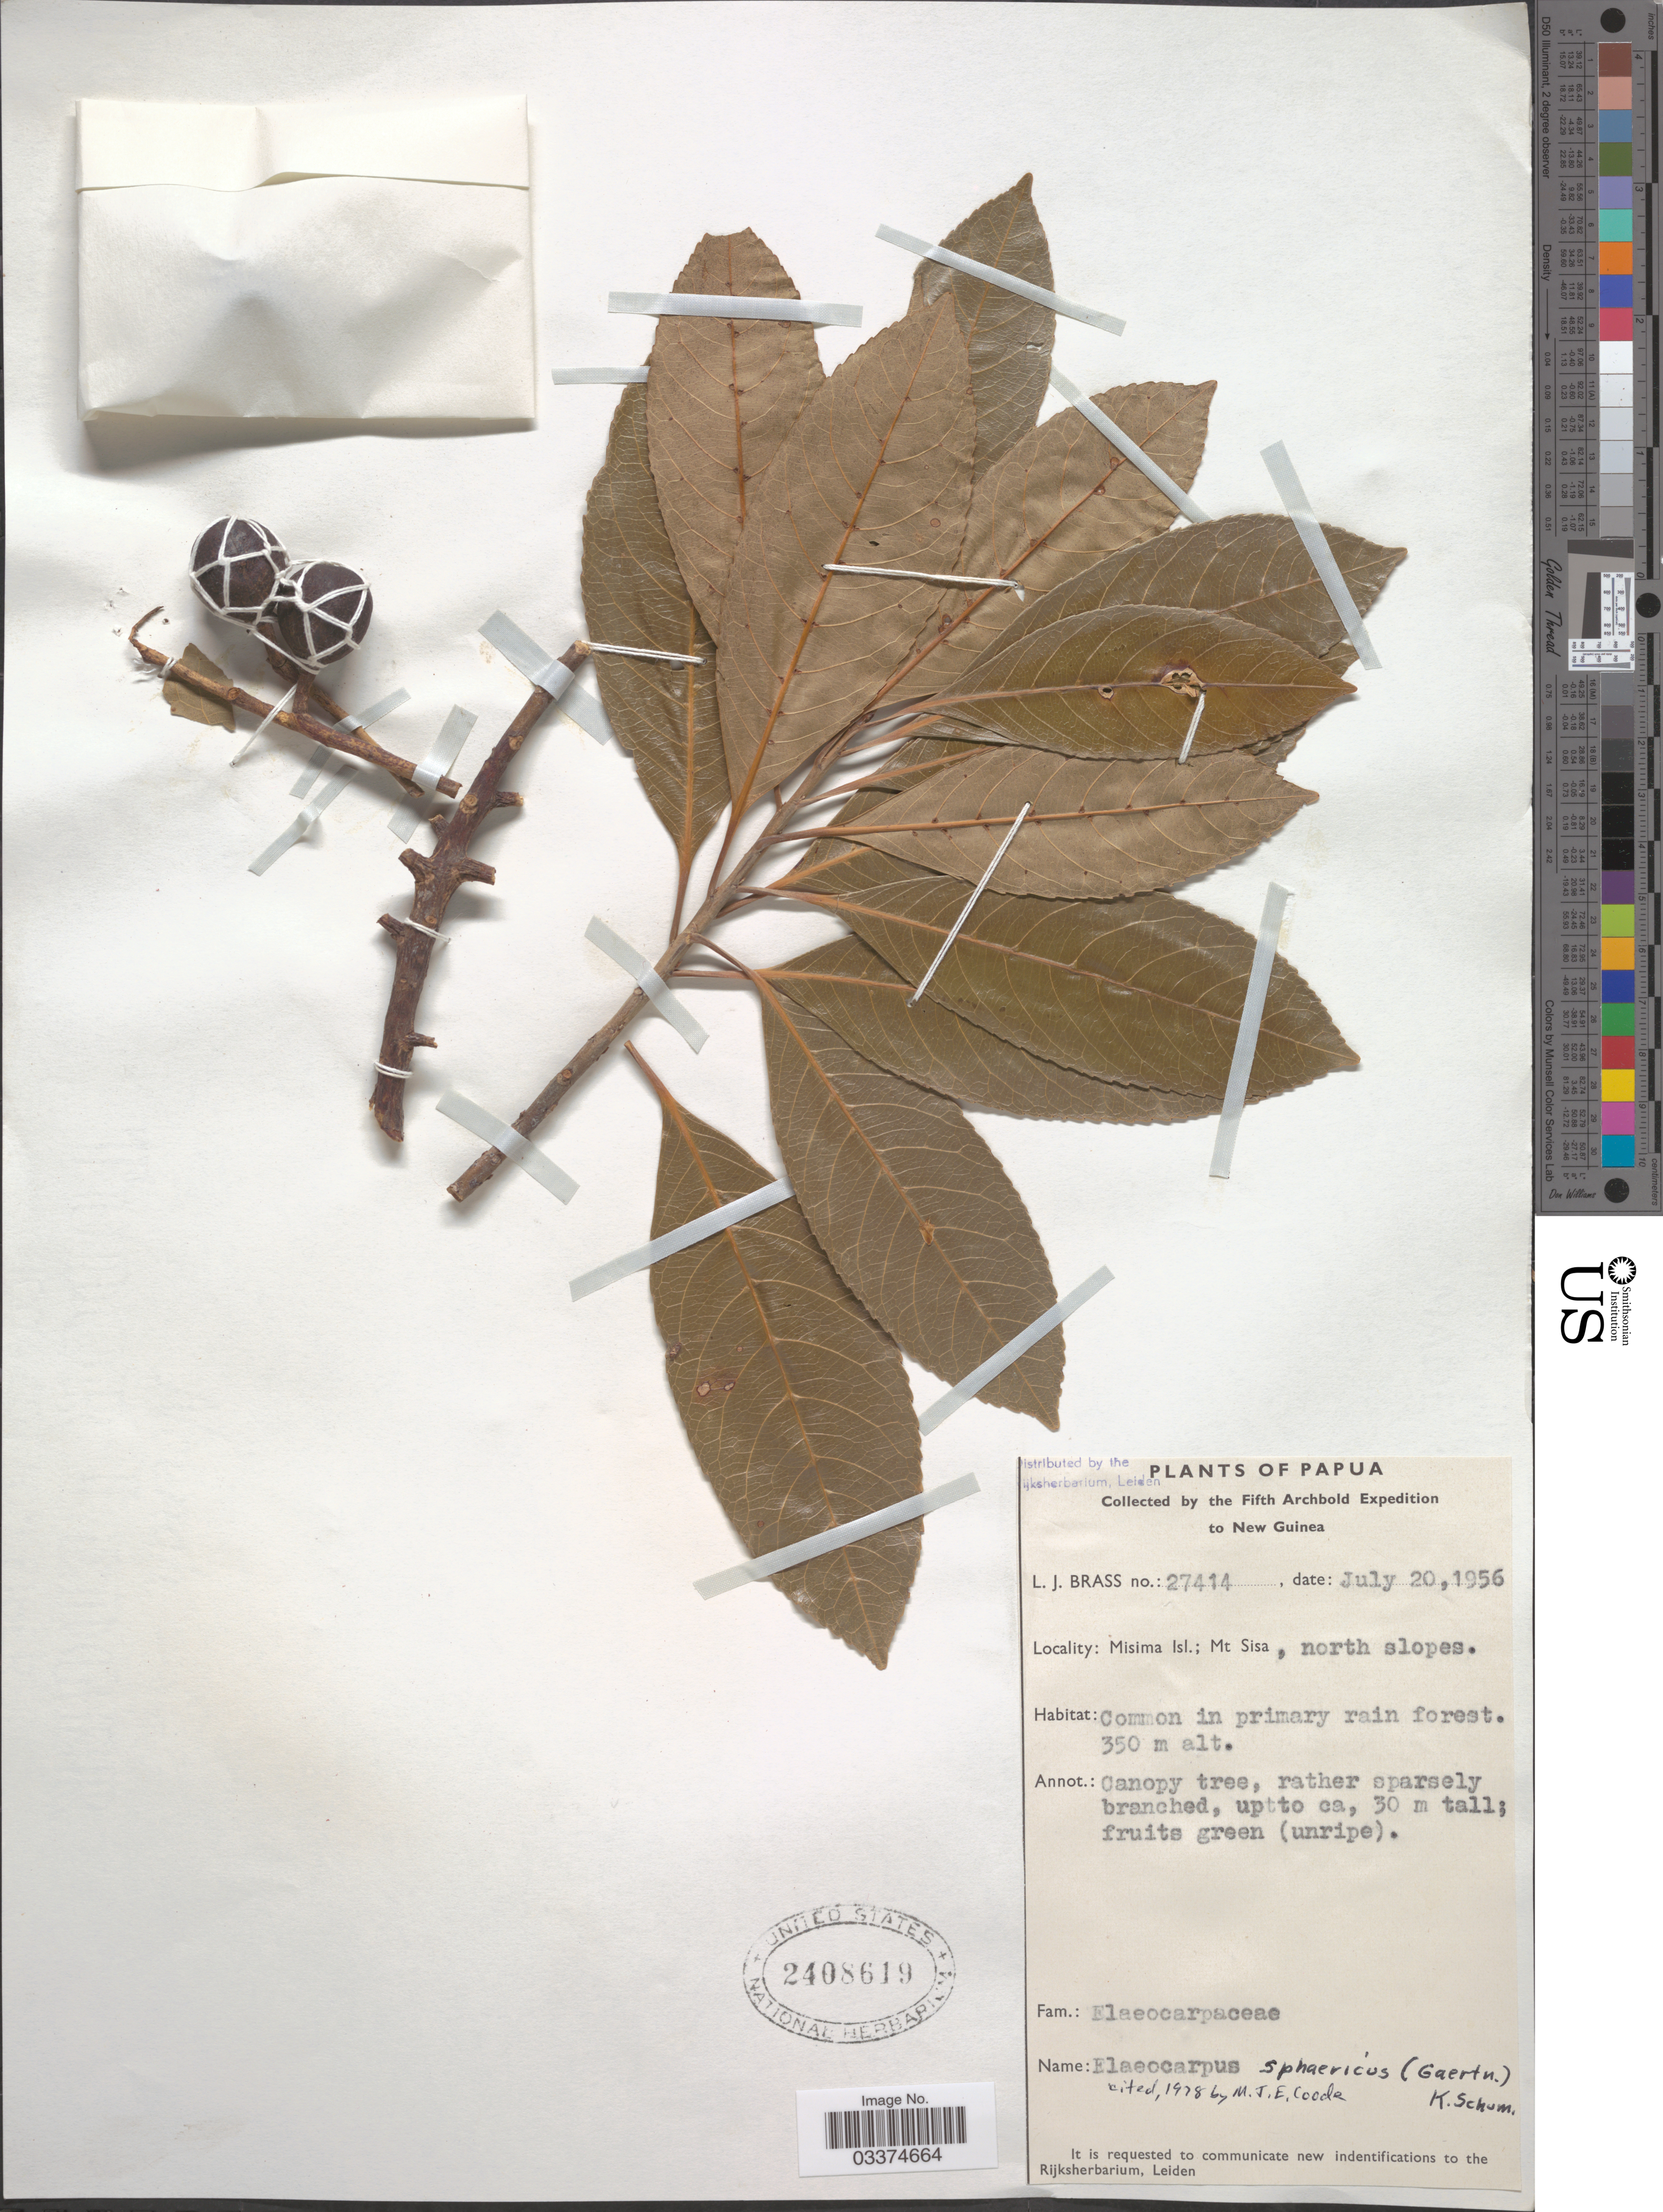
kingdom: Plantae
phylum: Tracheophyta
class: Magnoliopsida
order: Oxalidales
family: Elaeocarpaceae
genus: Elaeocarpus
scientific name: Elaeocarpus angustifolius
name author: Blume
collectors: L. J. Brass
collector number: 27414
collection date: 1956-07-20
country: Papua New Guinea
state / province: Milne Bay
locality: Papua, New Guinea, Misima Isl.; Mt. Sisa, north slopes.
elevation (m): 350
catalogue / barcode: US 2408619